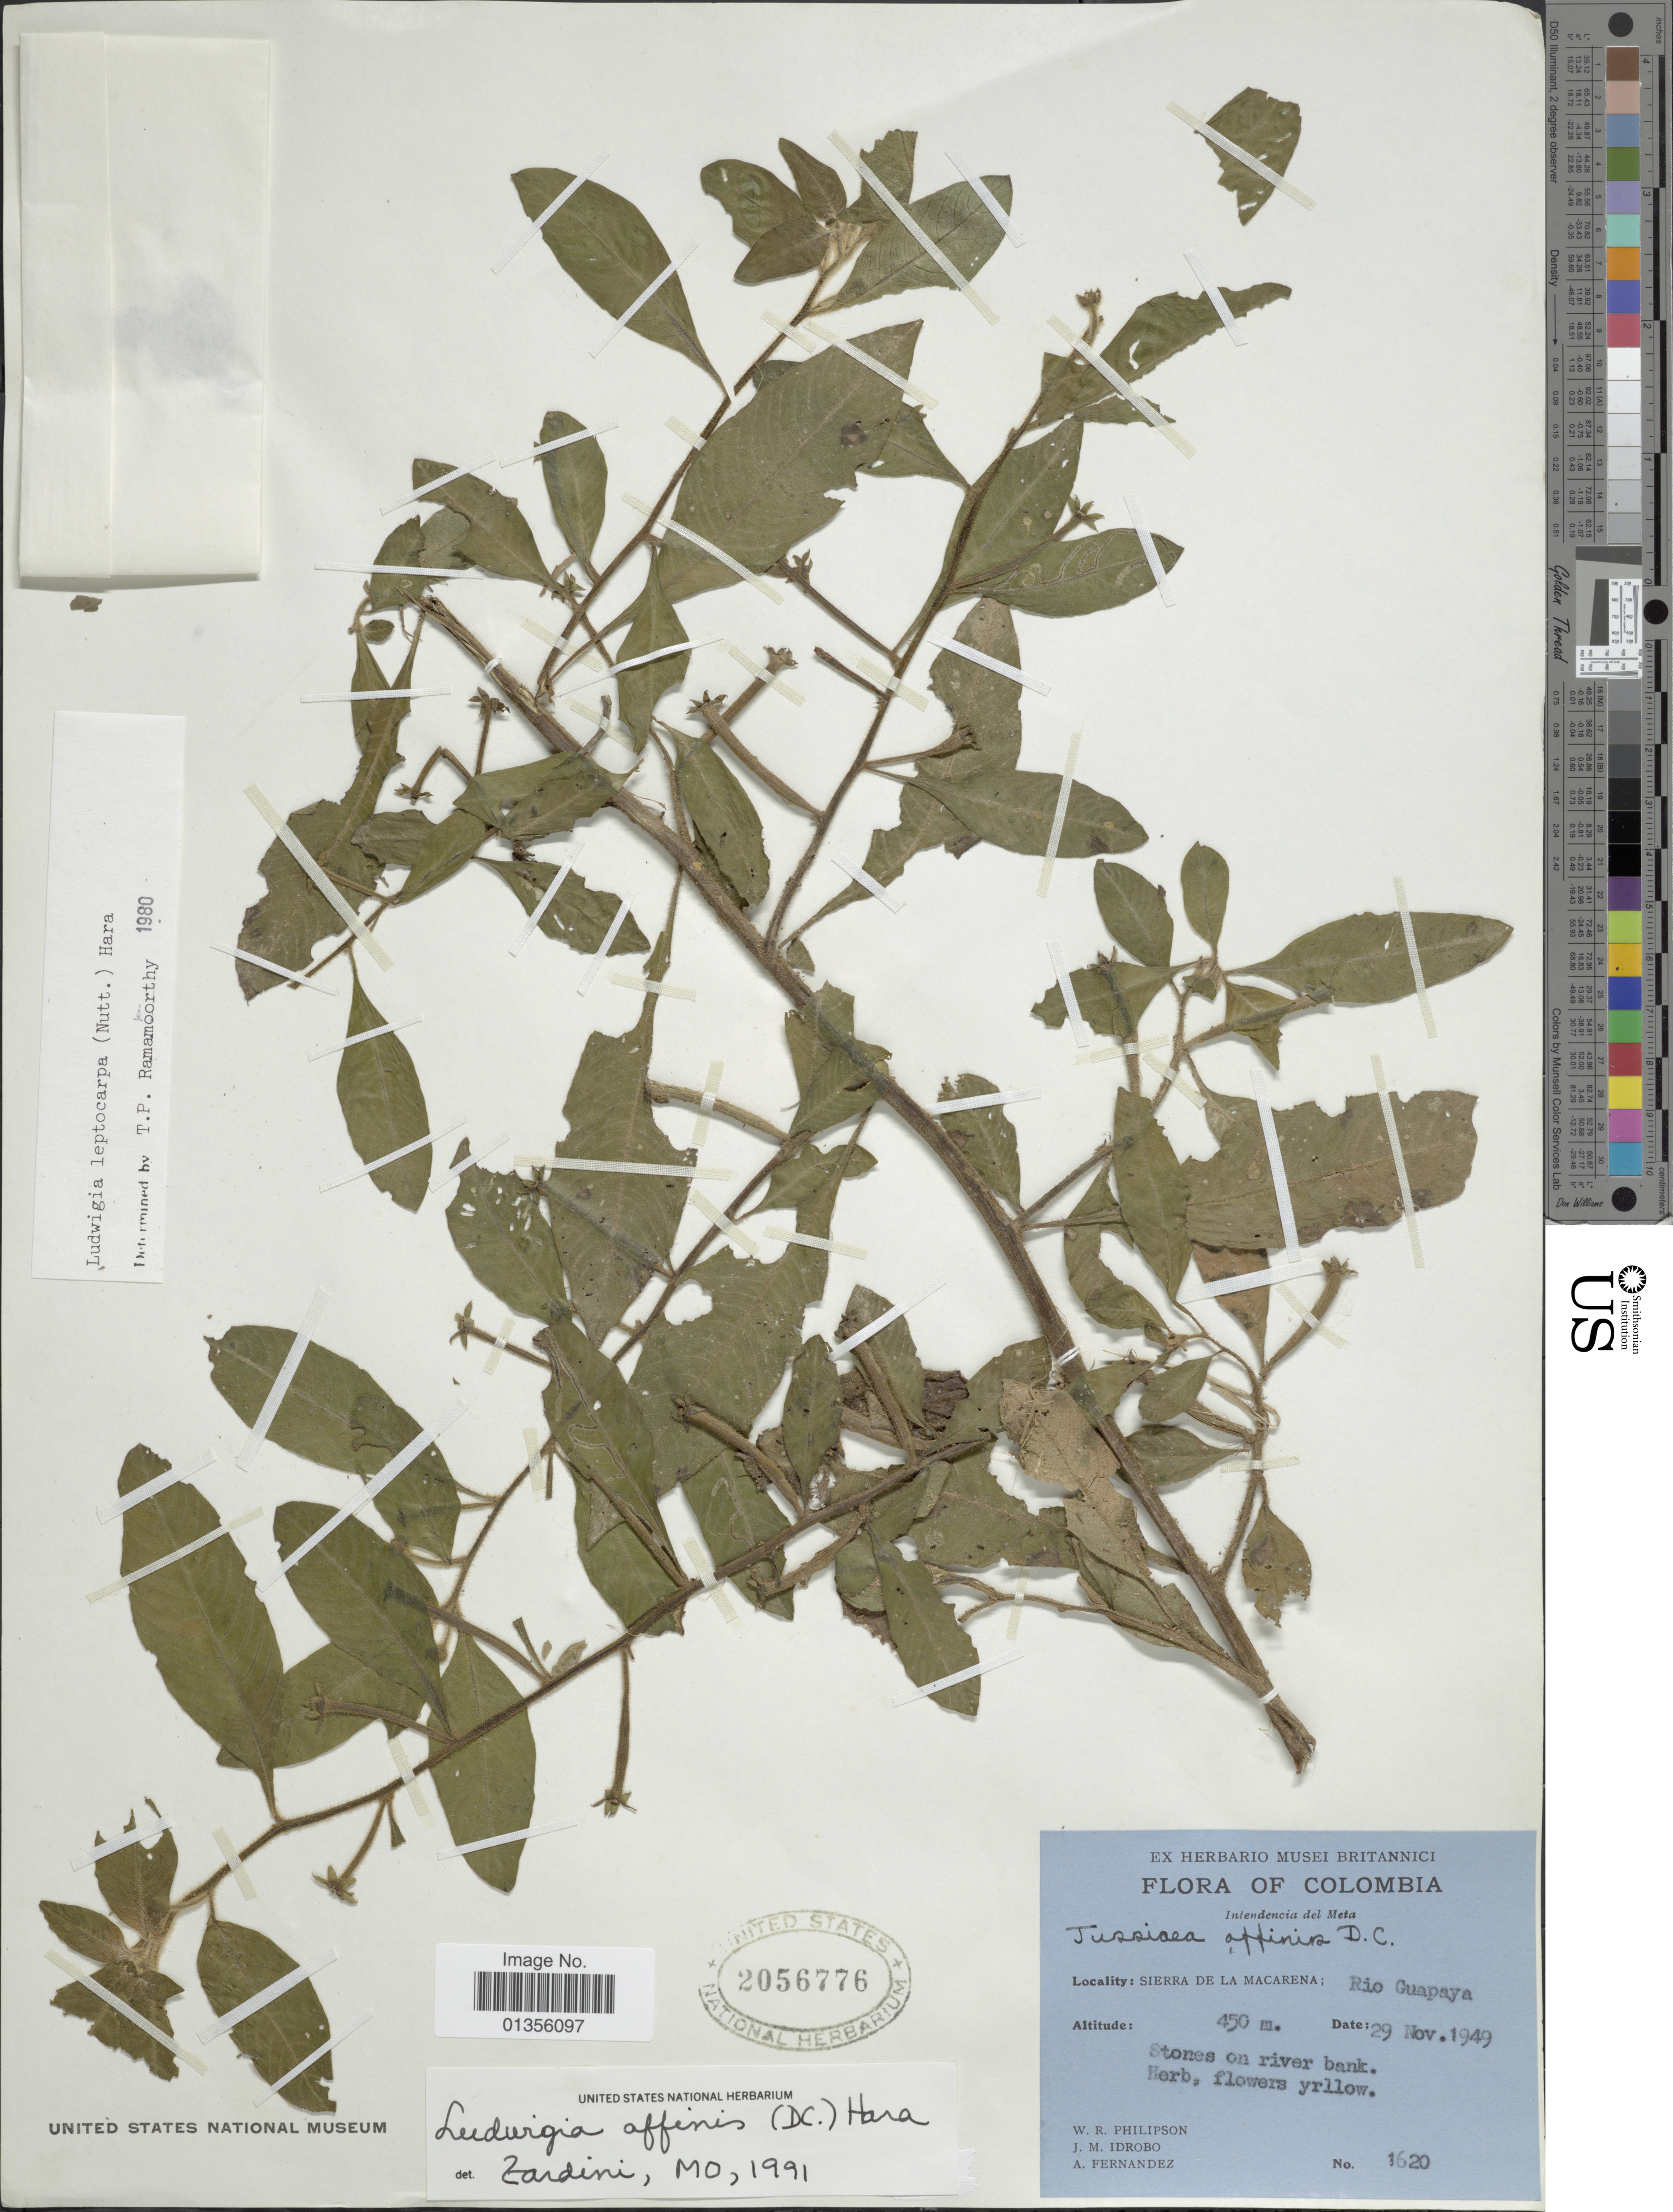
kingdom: Plantae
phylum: Tracheophyta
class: Magnoliopsida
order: Myrtales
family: Onagraceae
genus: Ludwigia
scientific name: Ludwigia affinis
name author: (DC.) H. Hara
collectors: W. R. Philipson, J. M. Idrobo & A. Fernandez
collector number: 1620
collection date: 1949-11-29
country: Colombia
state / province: Meta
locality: Intendencia del Meta. Sierra de la Macarena: Rio Guapaya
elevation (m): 450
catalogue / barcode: US 2056776